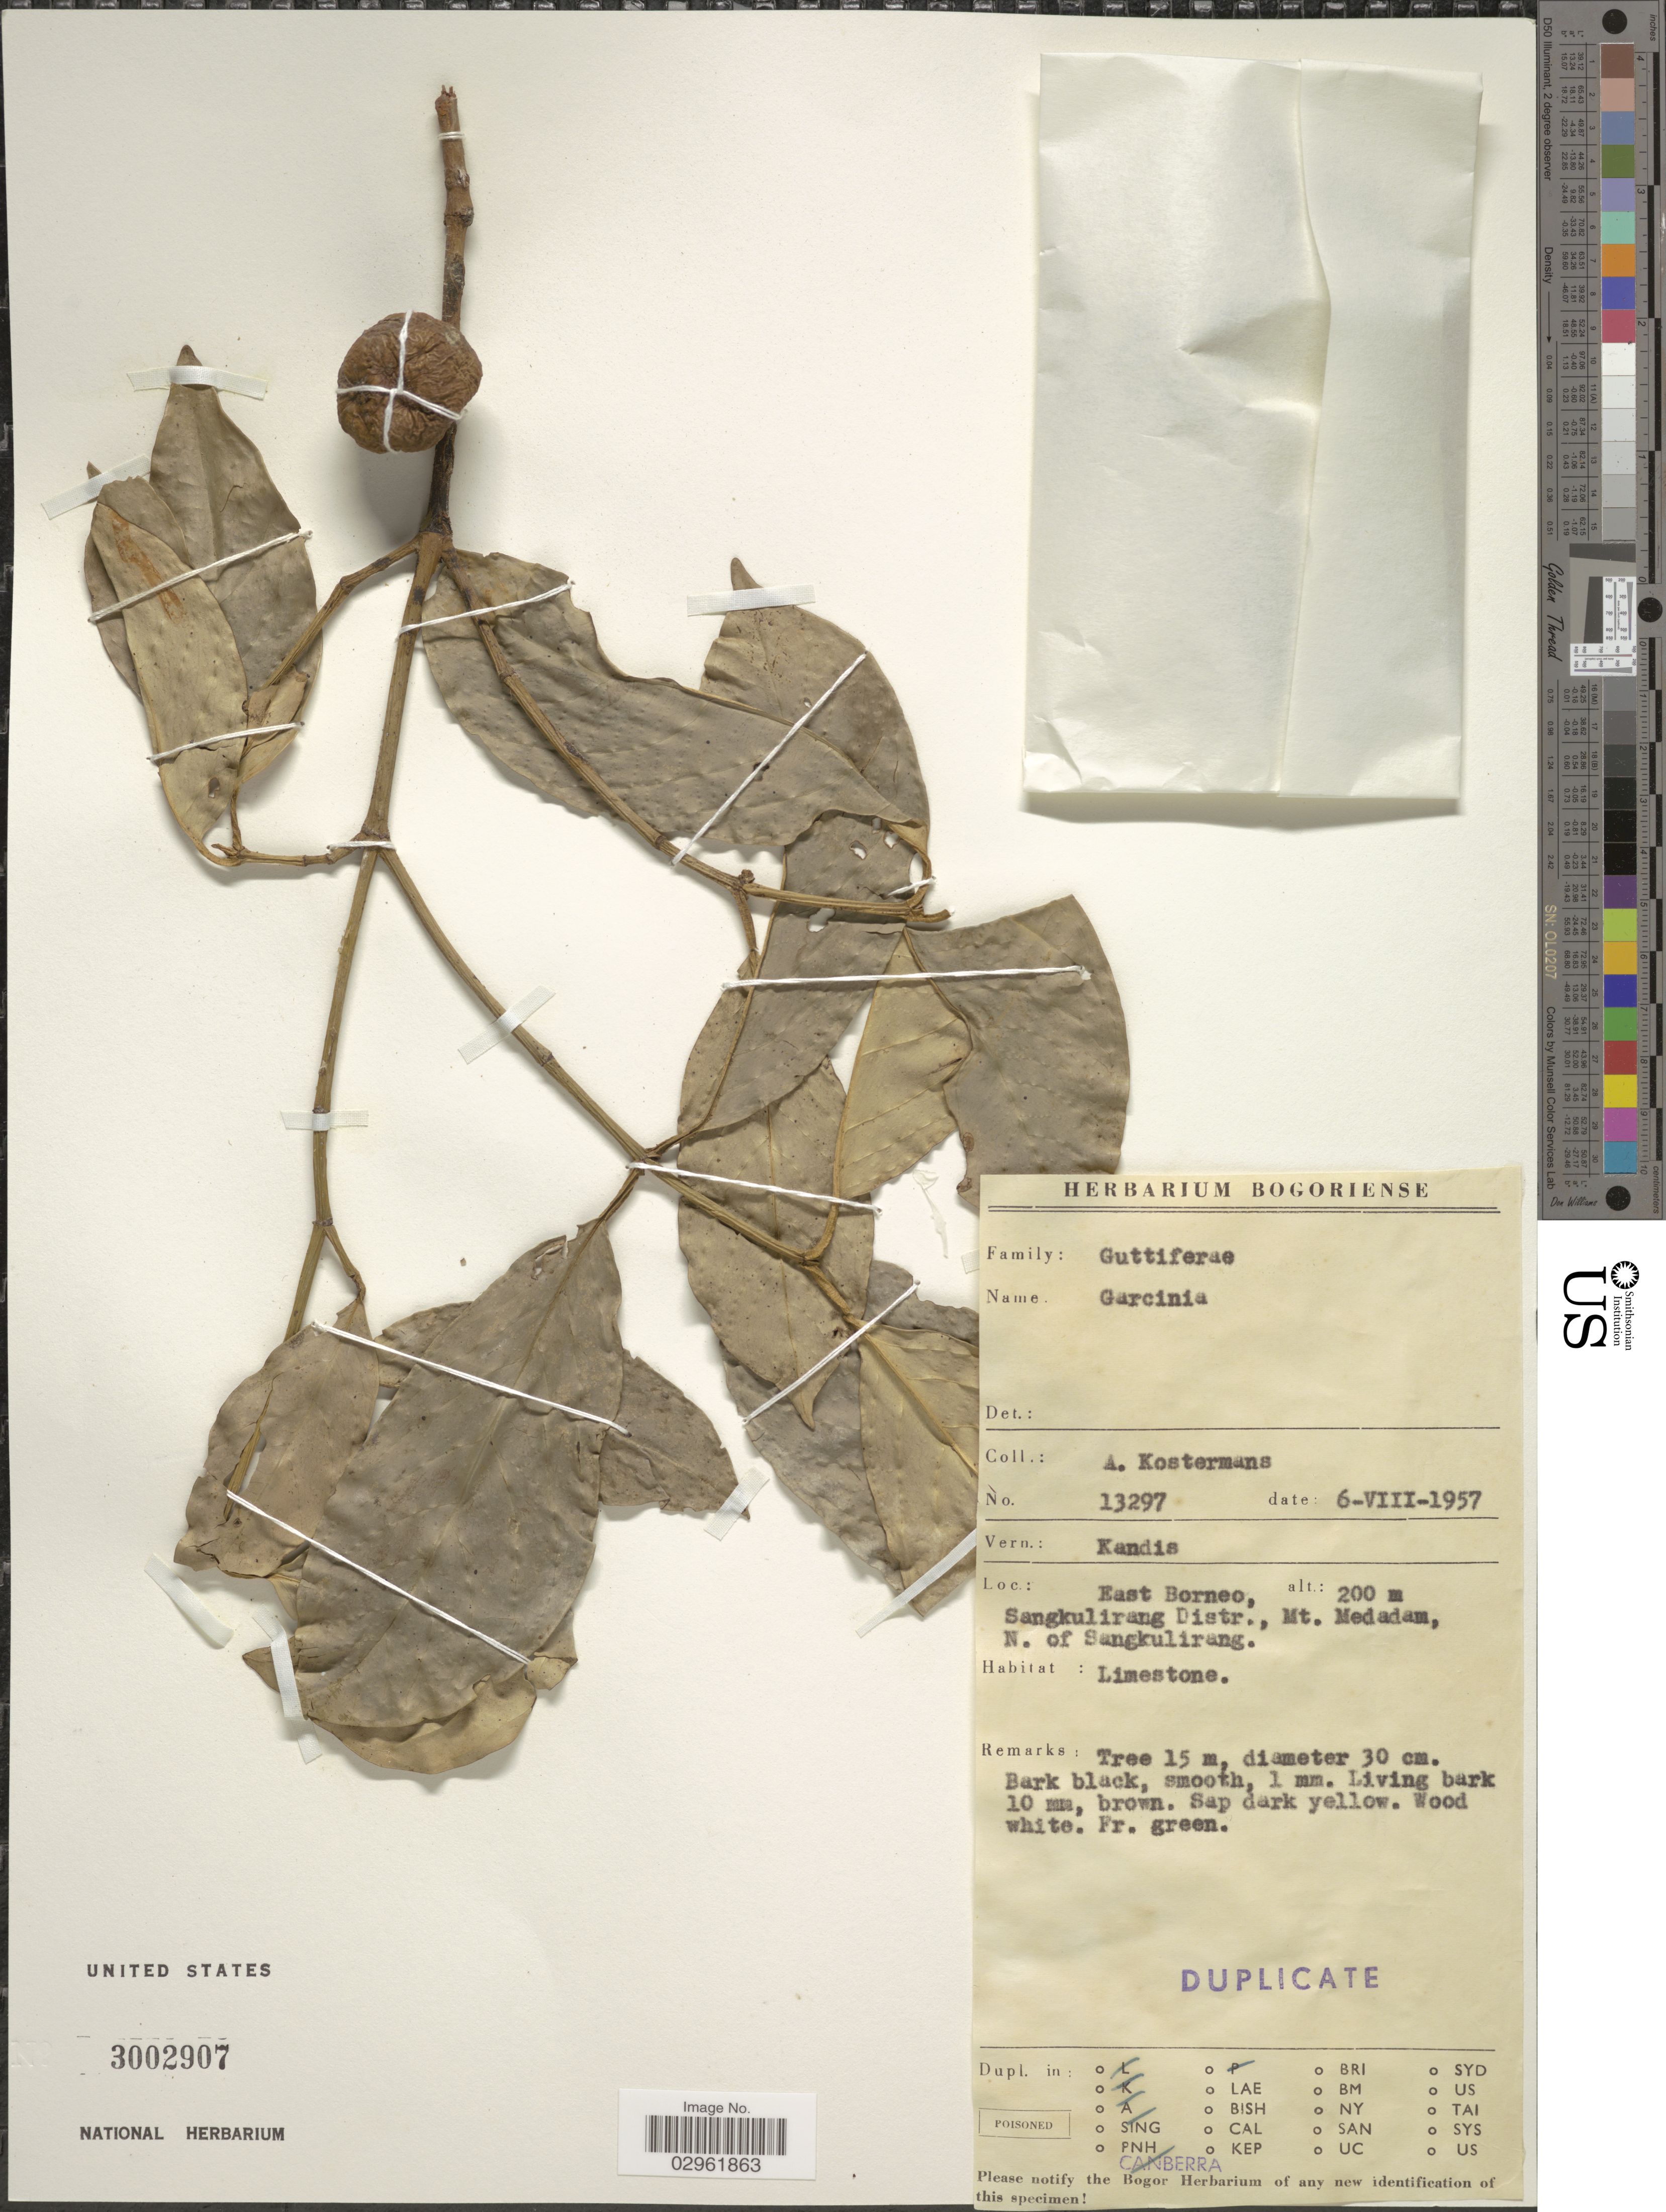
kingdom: Plantae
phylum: Tracheophyta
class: Magnoliopsida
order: Malpighiales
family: Clusiaceae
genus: Garcinia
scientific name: Garcinia sp.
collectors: A. J. G. Kostermans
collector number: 13297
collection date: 1957-08-06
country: Indonesia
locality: East Borneo, Sangkulirang Distr., Mt. Medadam, N. of Sangkulirang.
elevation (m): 200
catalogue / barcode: US 3002907